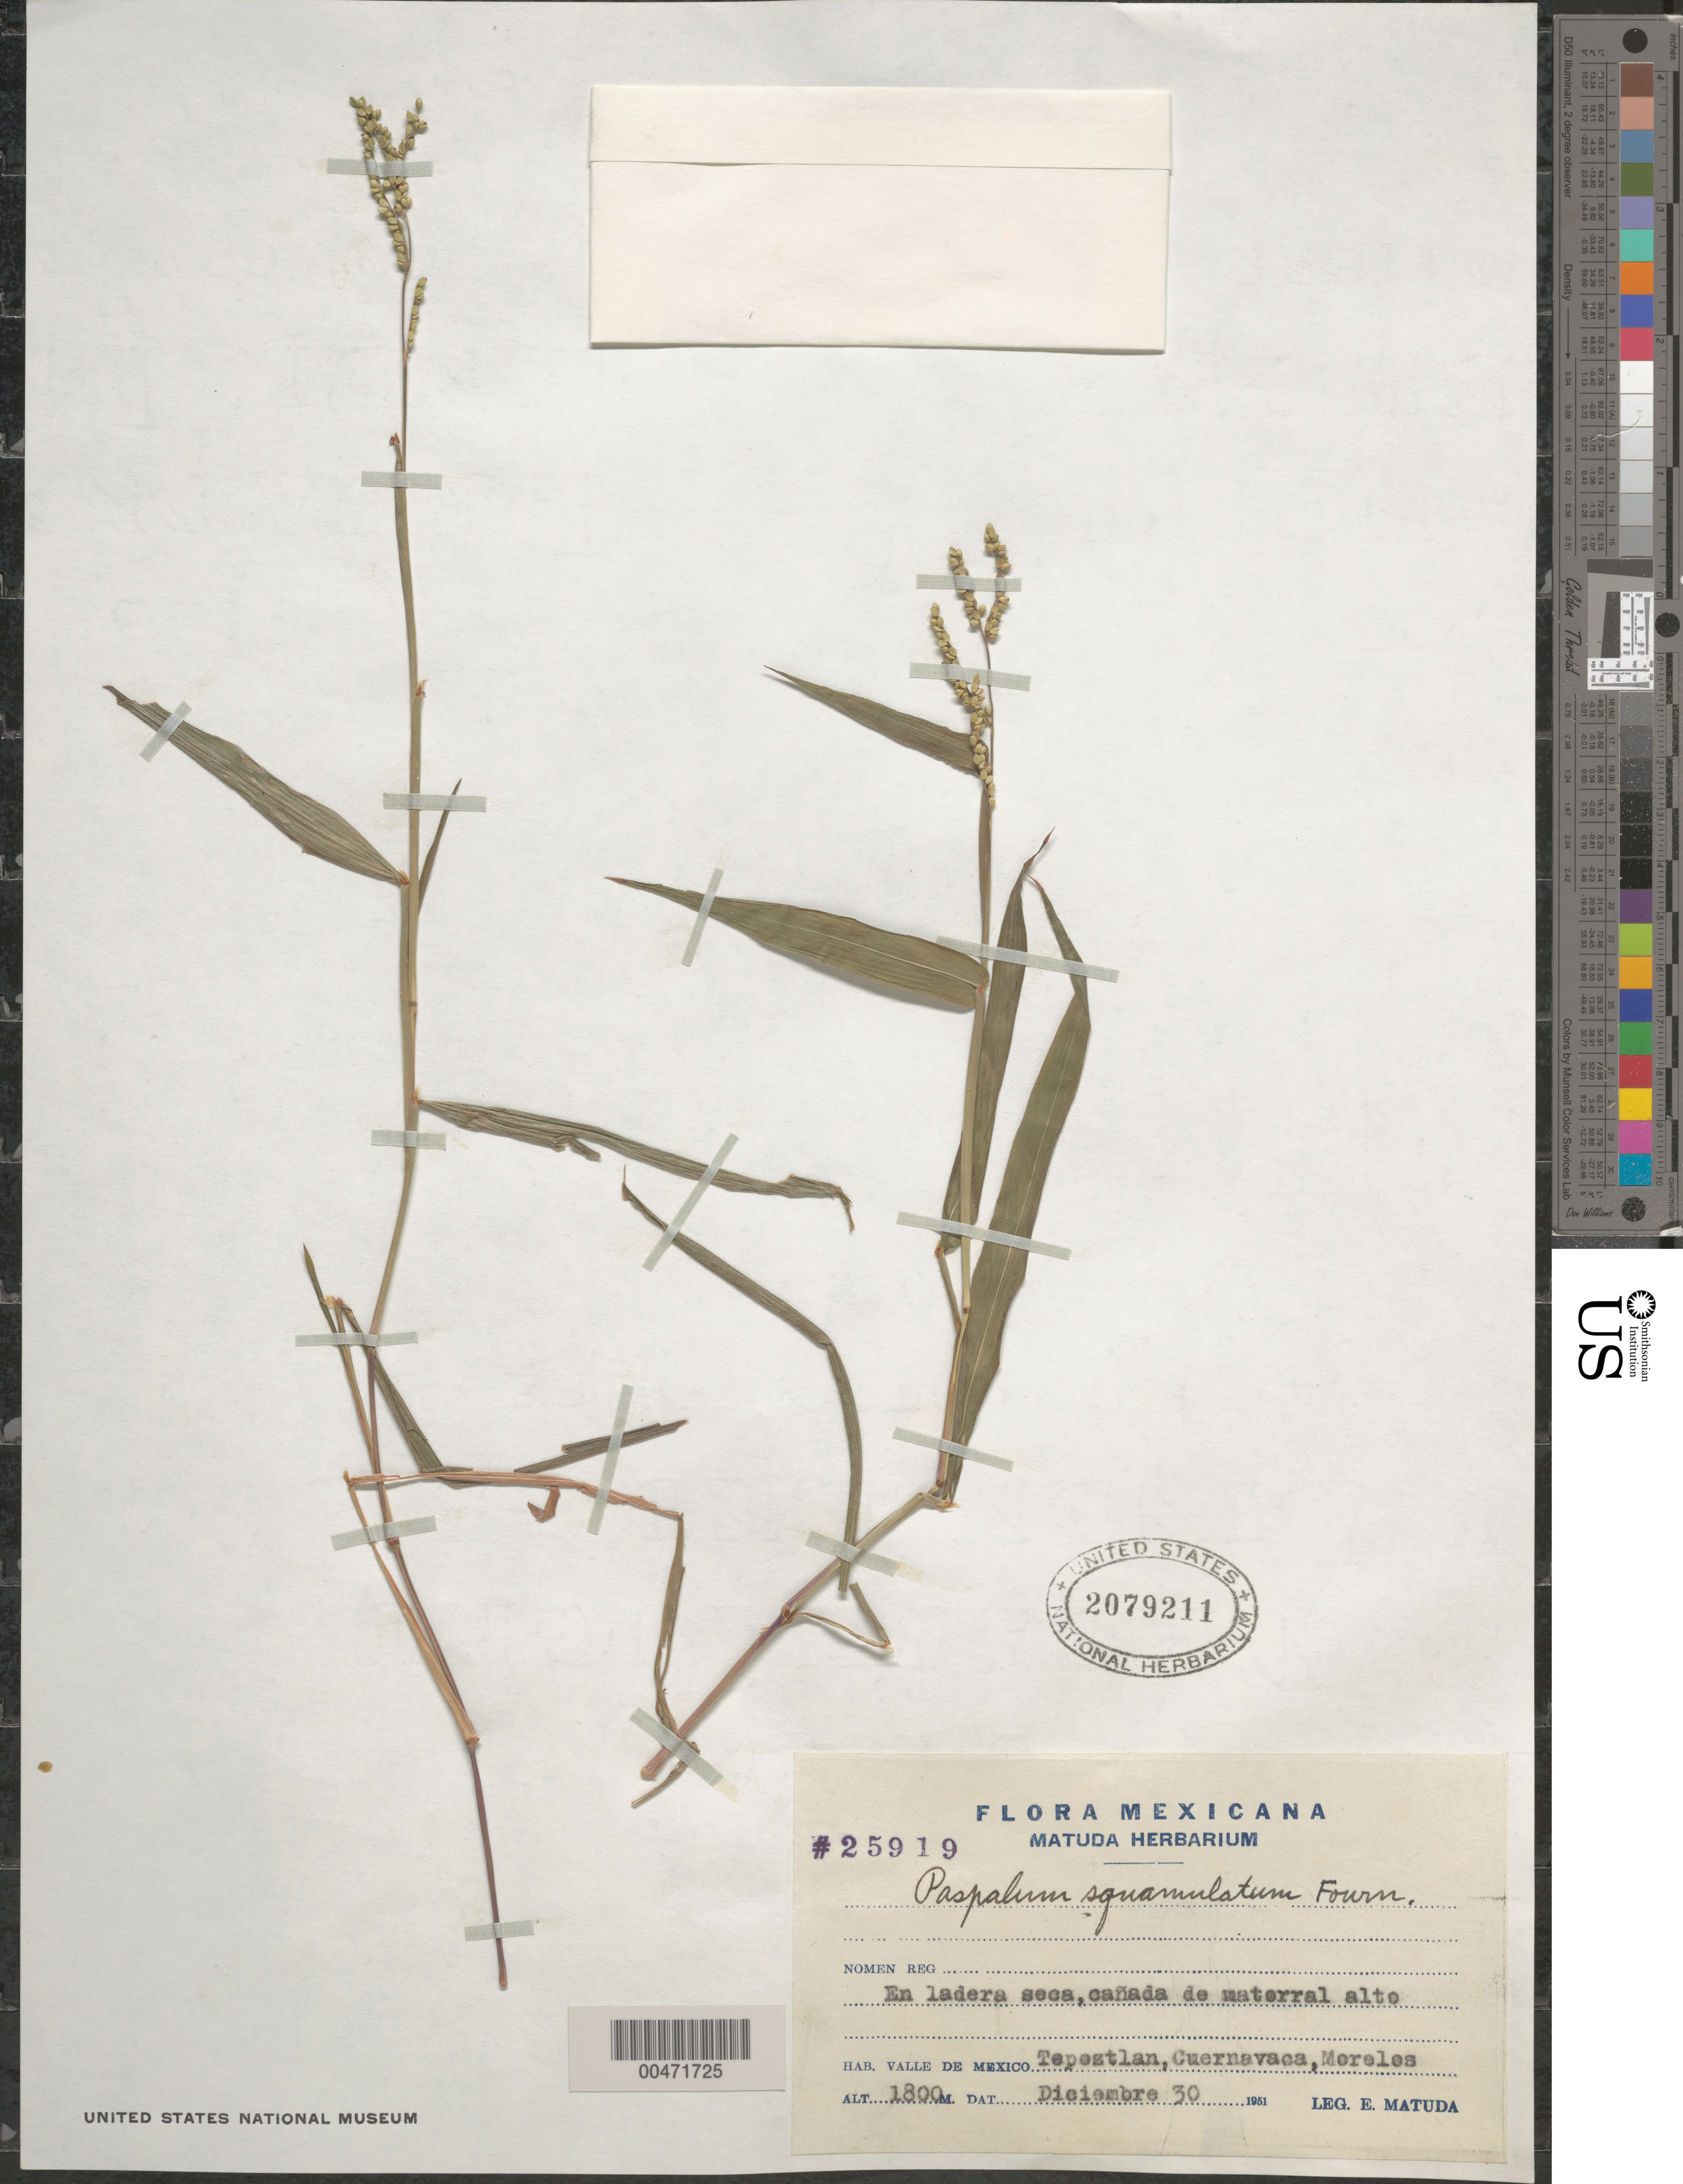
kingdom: Plantae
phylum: Tracheophyta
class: Liliopsida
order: Poales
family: Poaceae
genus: Paspalum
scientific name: Paspalum squamulatum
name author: E. Fourn.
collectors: E. Matuda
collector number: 25919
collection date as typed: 30 Dec 1951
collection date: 1951-12-30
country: Mexico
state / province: Morelos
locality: Valle de Mexico, Tepeztlan, Cuernavaca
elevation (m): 1800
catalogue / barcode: US 2079211